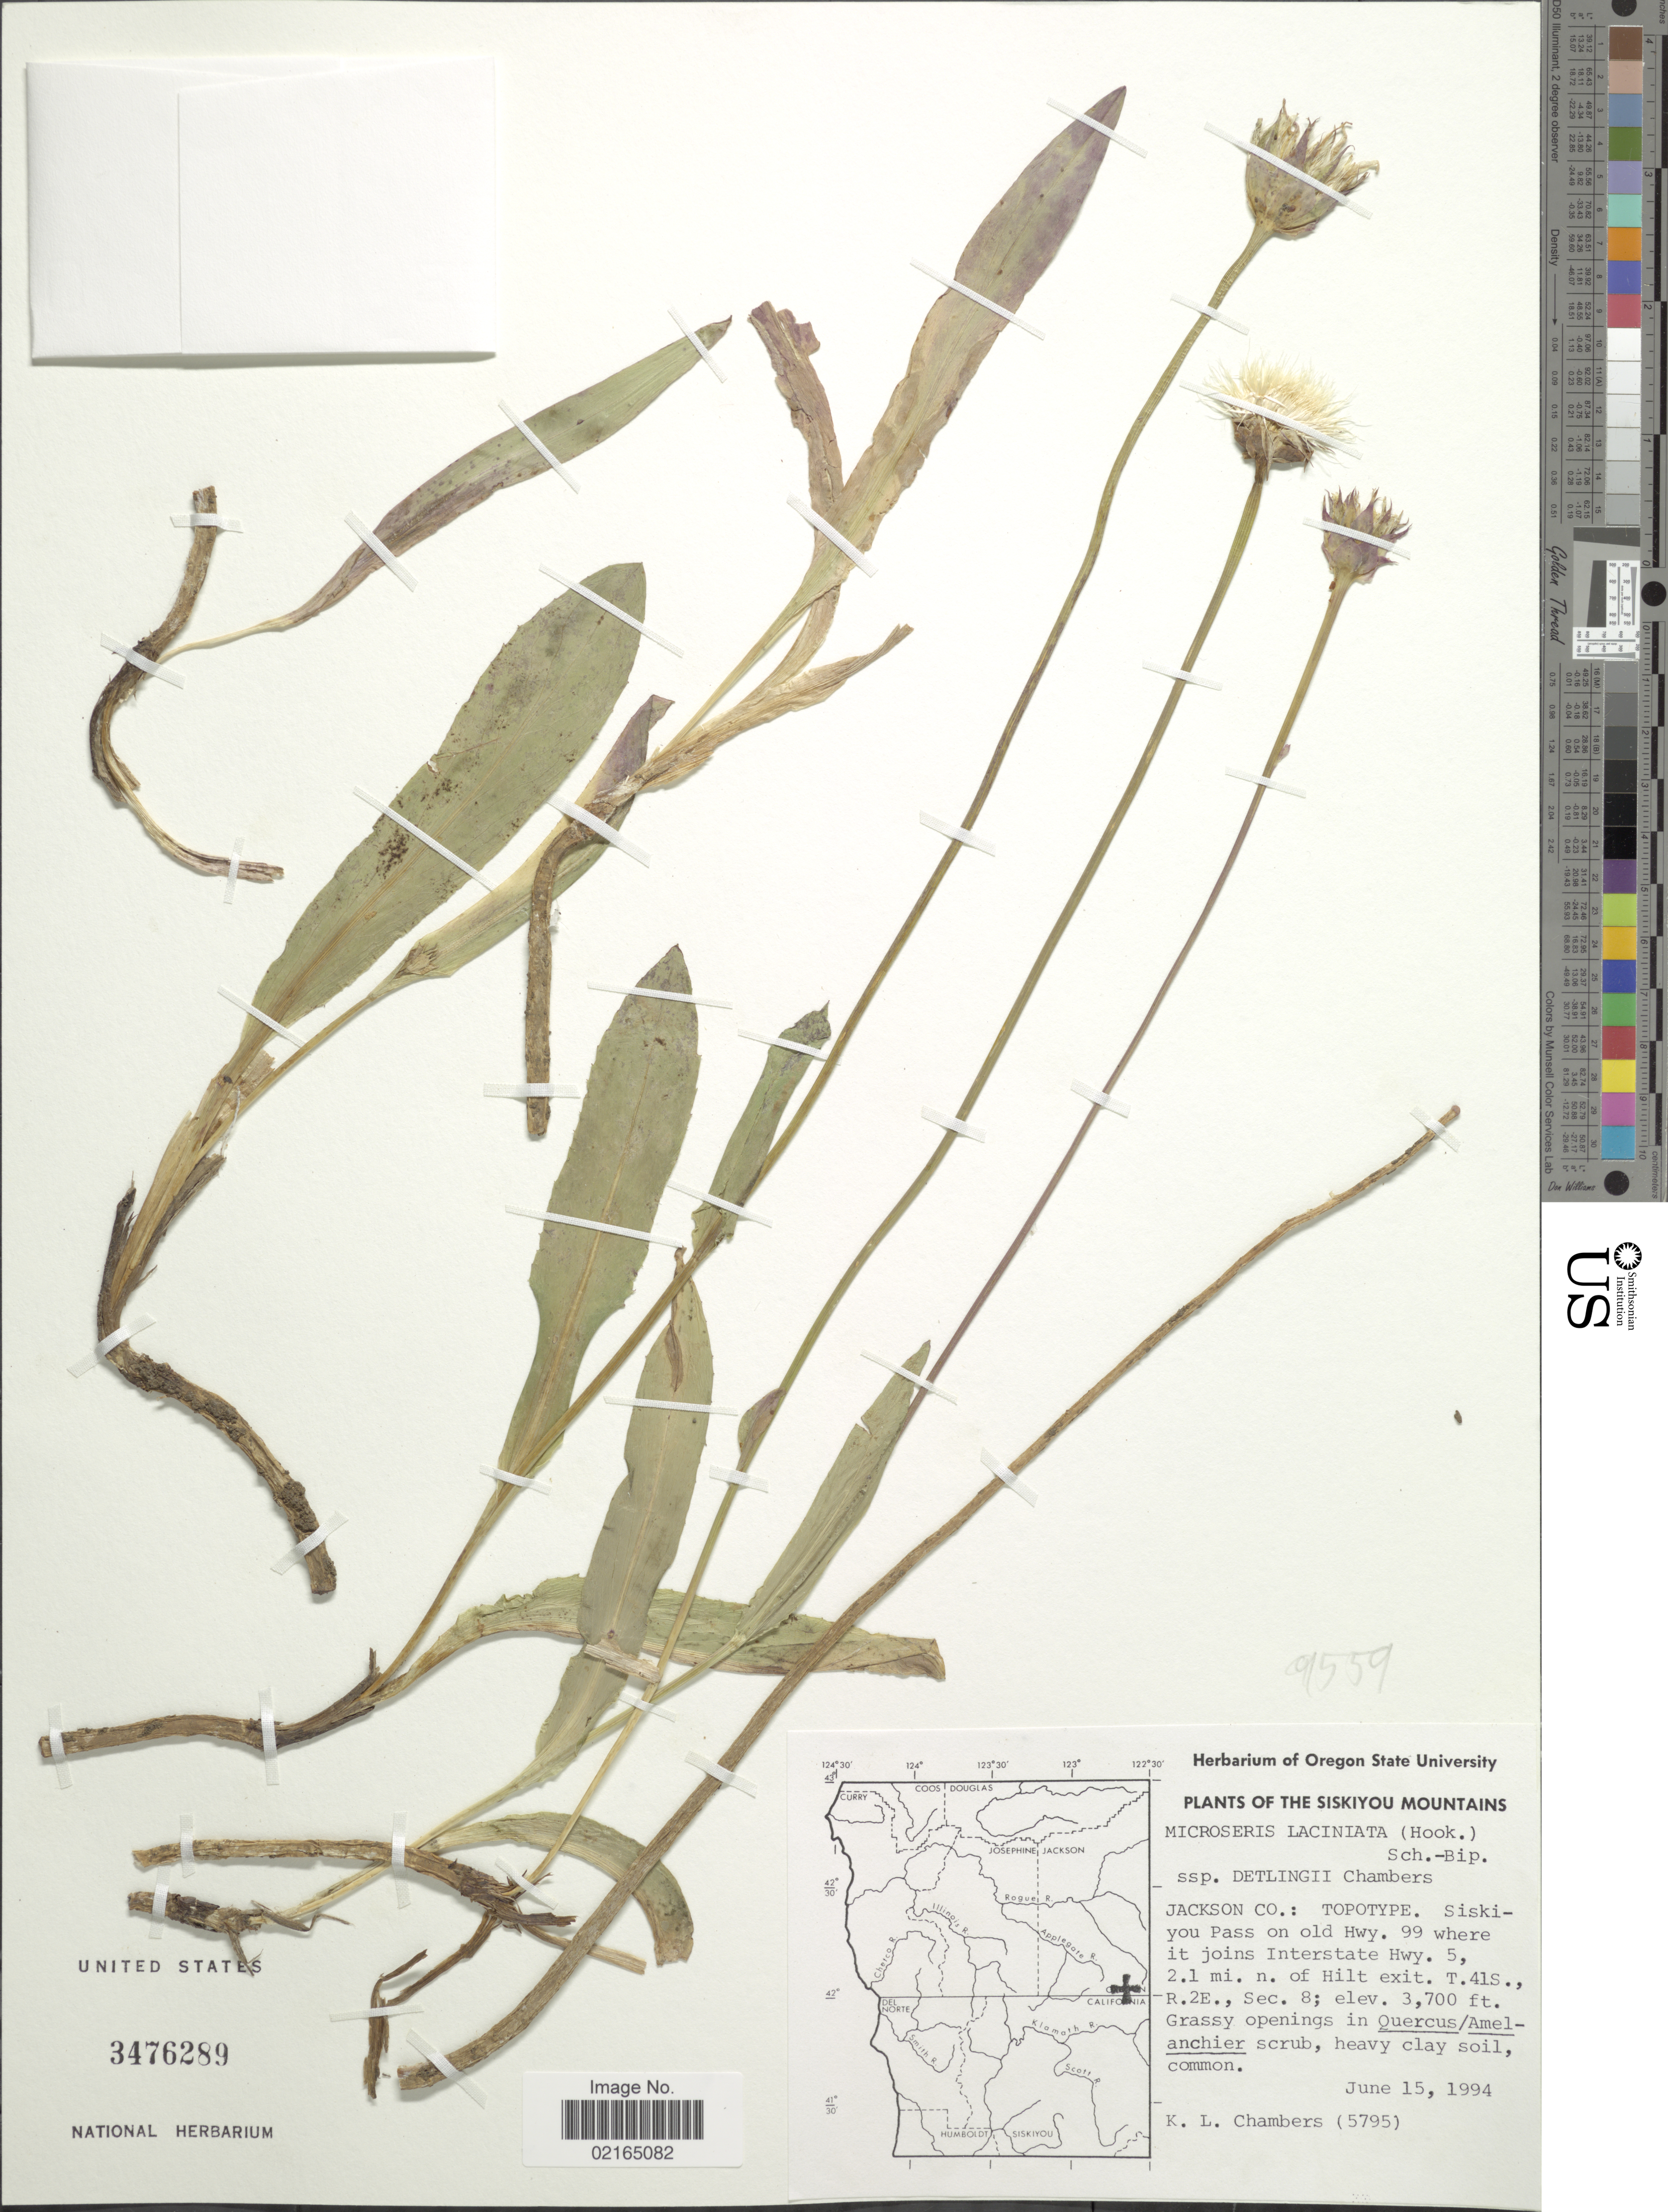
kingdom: Plantae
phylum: Tracheophyta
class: Magnoliopsida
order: Asterales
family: Asteraceae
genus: Microseris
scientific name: Microseris laciniata subsp. detlingii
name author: K.L. Chambers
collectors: K. Chambers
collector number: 5795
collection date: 1994-06-15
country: United States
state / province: Oregon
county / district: Jackson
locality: Siskiyou Mountains, Jackson Co.: Topotype, Siskiyou Pass on old Hwy.99 where it joins Interstate Hwy. 5, 2.1 mi. n. of Hilt exit. T.41S., R.2E., Sec.8.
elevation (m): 1128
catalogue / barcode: US 3476289